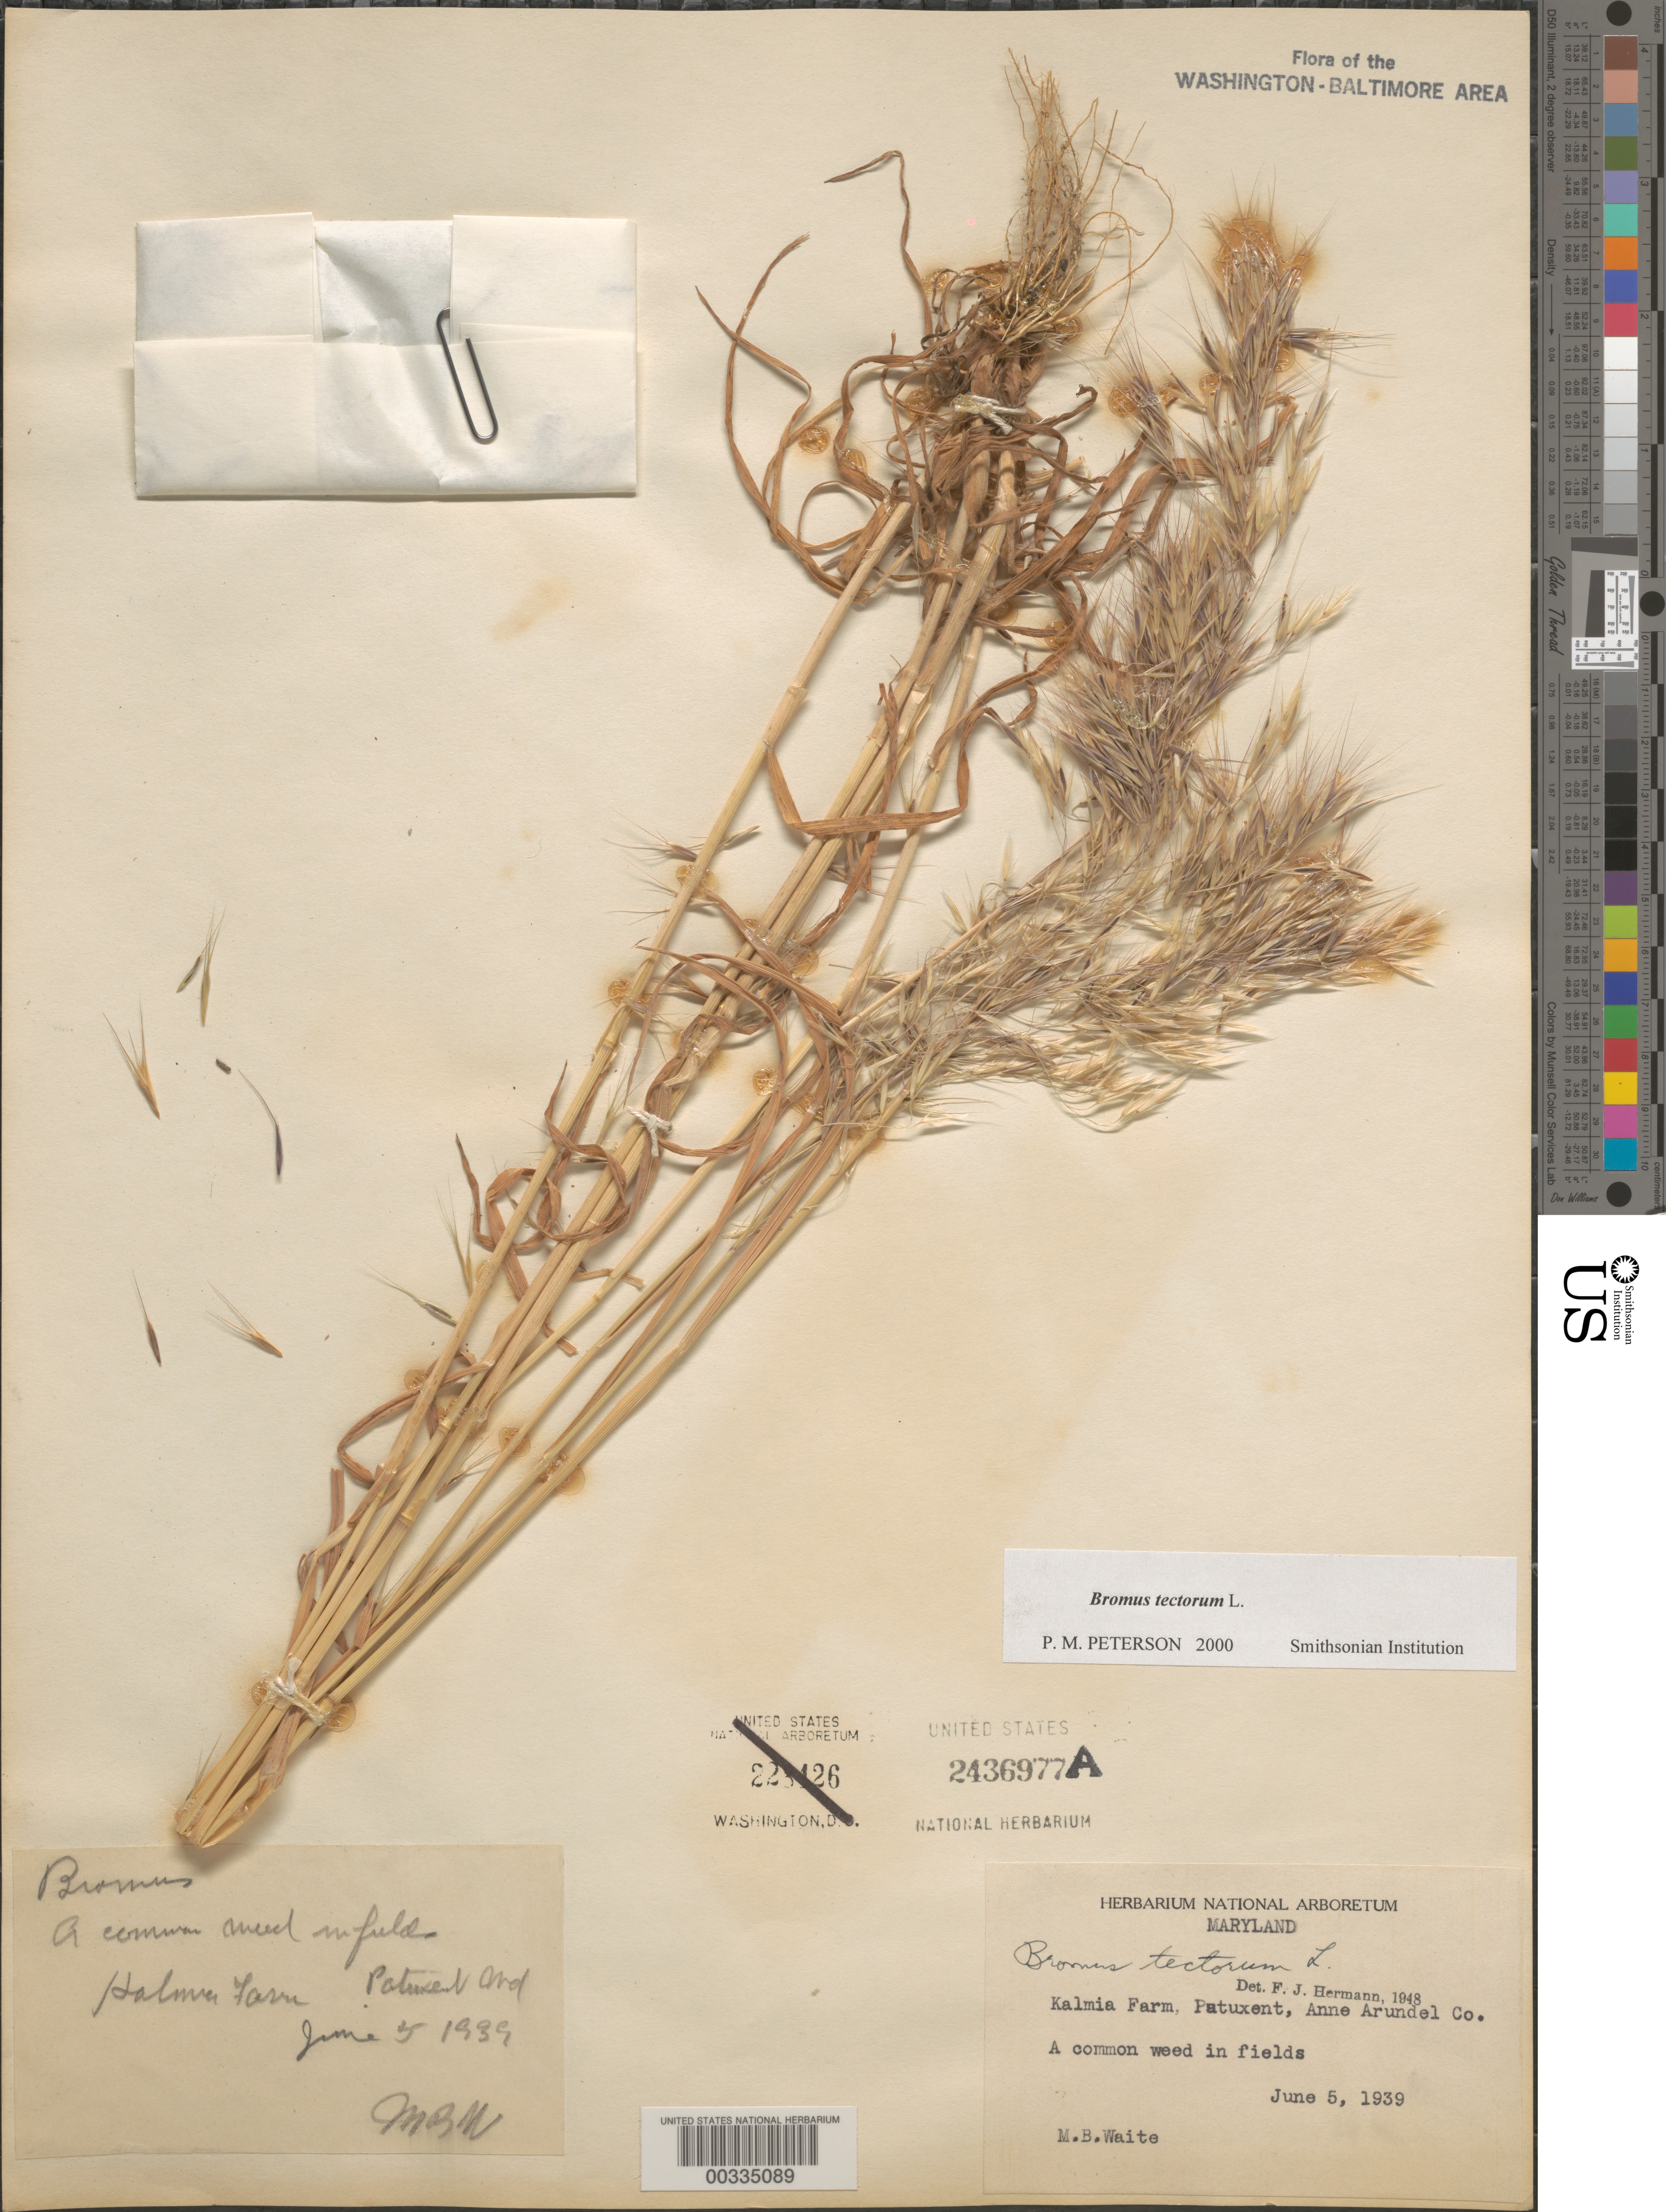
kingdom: Plantae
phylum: Tracheophyta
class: Liliopsida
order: Poales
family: Poaceae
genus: Bromus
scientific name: Bromus tectorum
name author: L.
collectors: M. B. Waite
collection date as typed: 05 Jun 1939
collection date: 1939-06-05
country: United States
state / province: Maryland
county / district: Anne Arundel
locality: Kalmia Farm, Patuxent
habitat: In fields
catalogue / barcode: US 2436977A